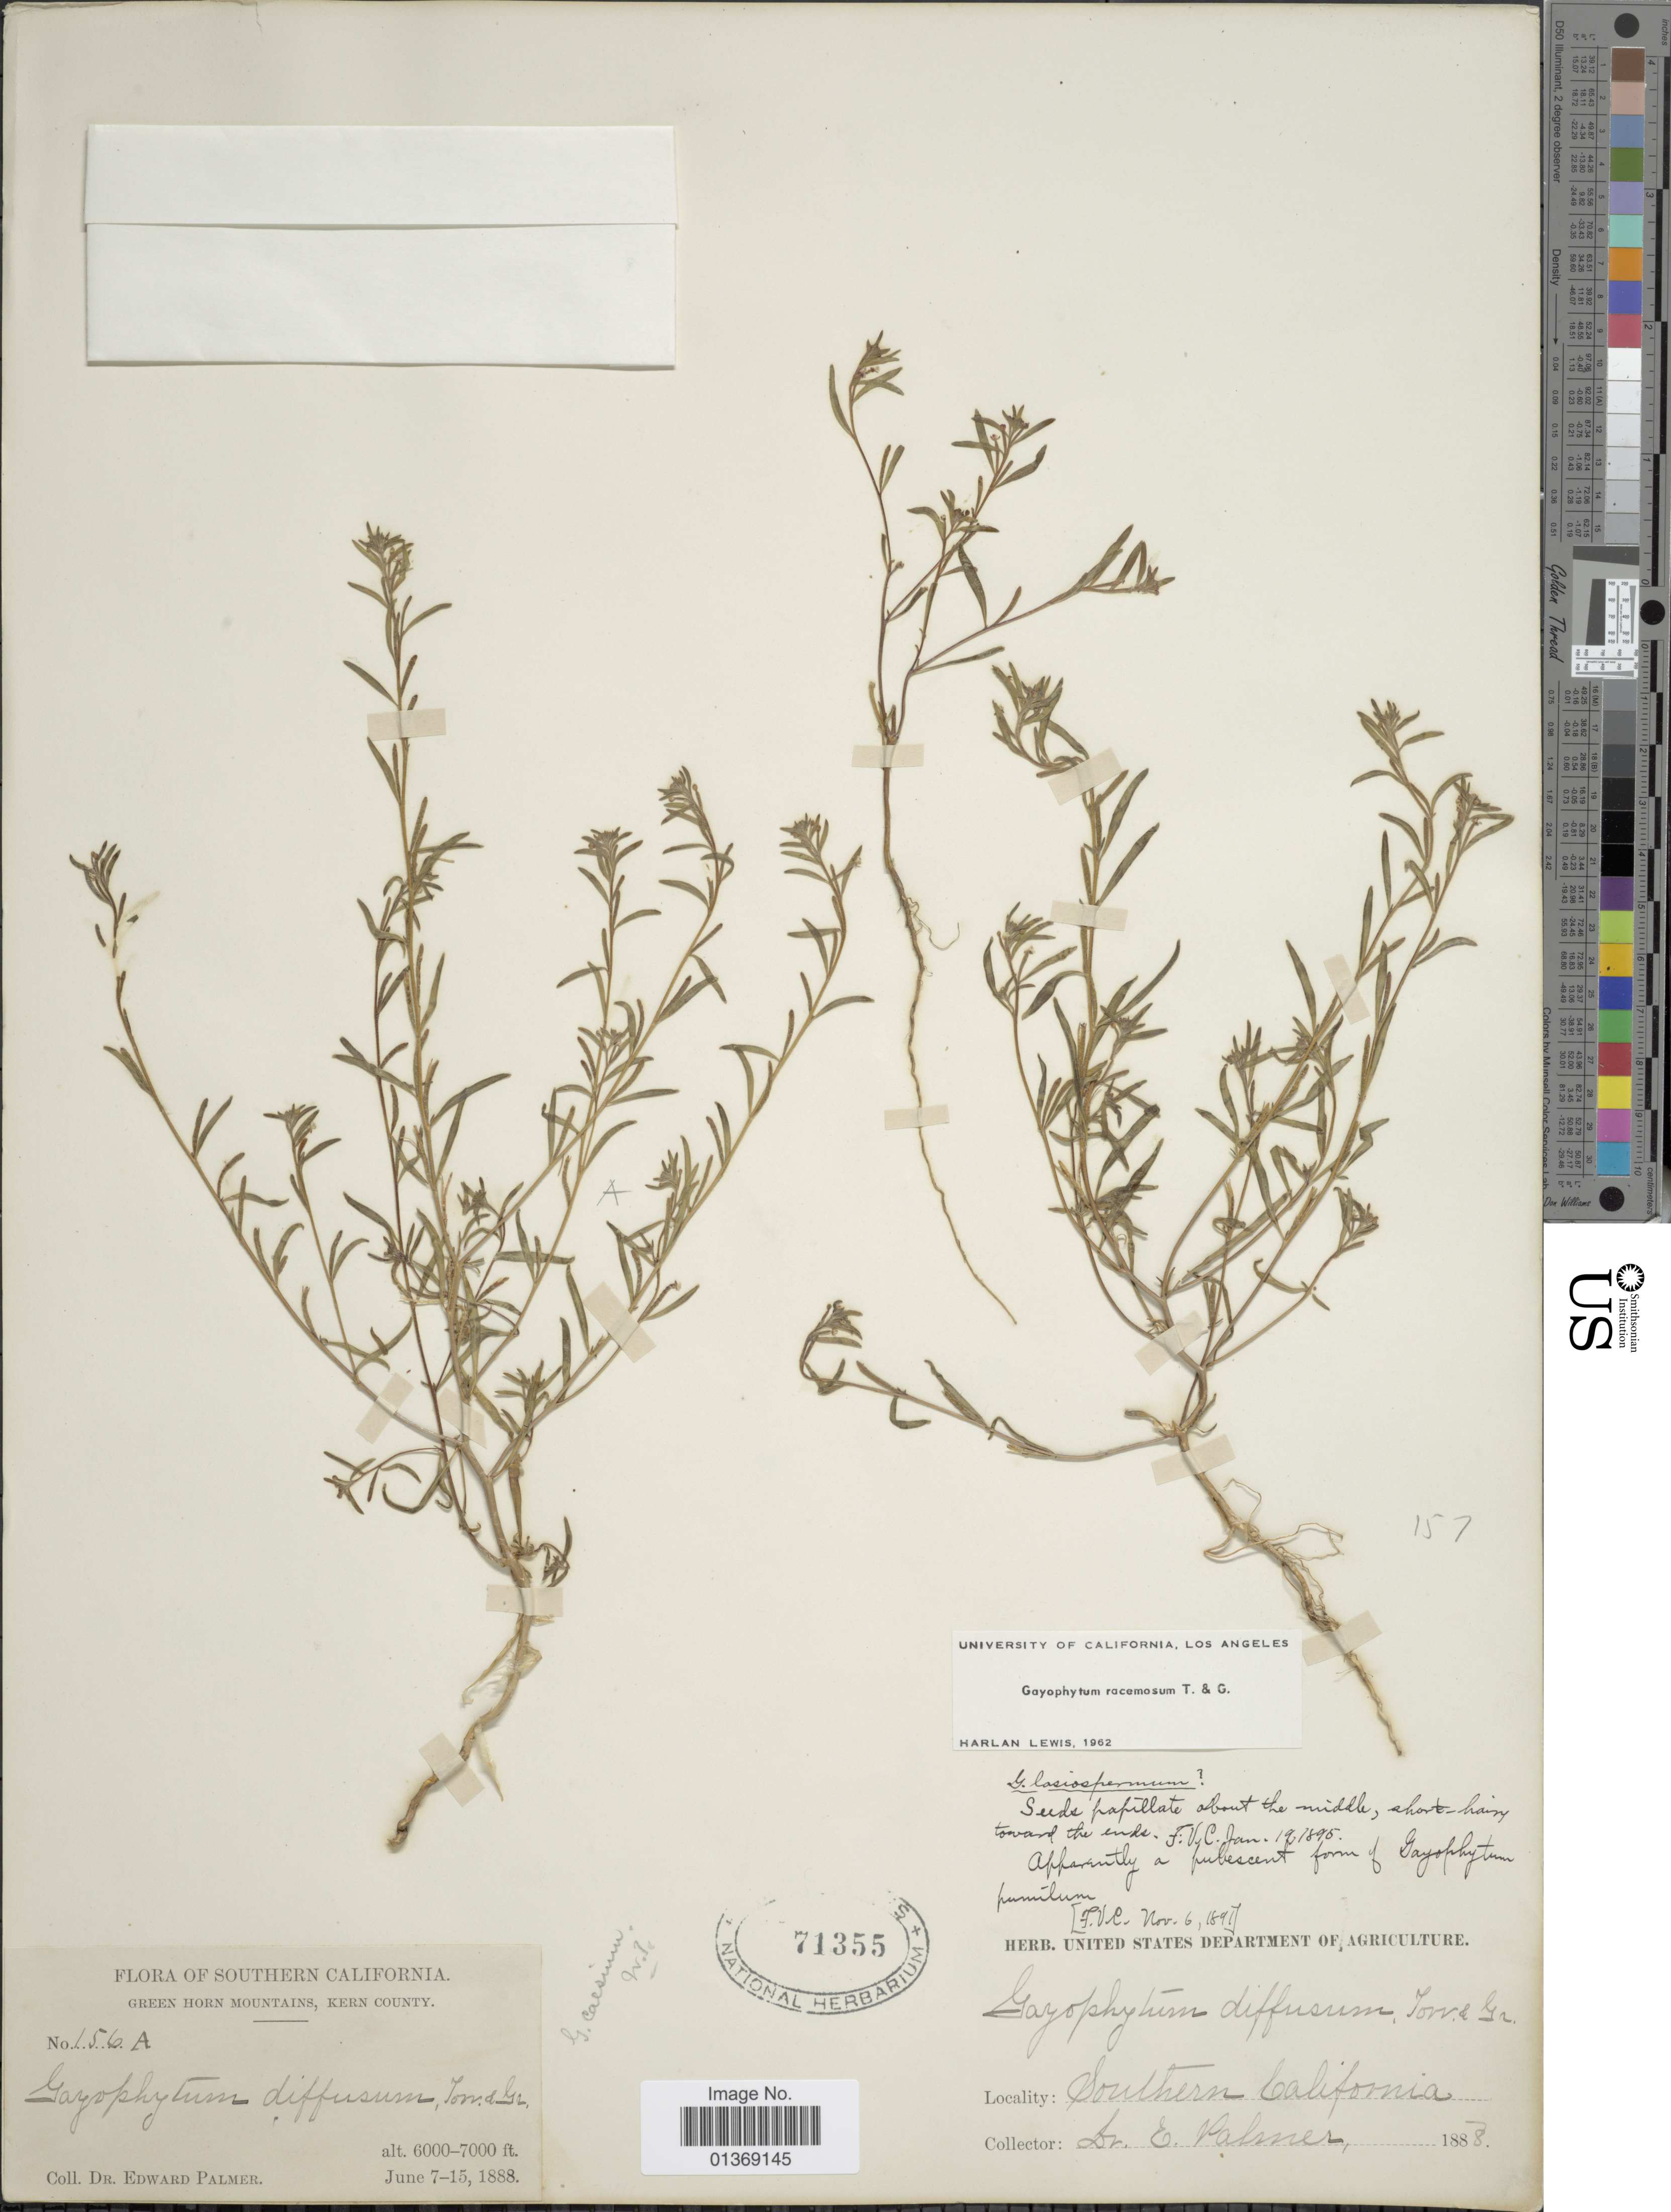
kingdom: Plantae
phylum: Tracheophyta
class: Magnoliopsida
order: Myrtales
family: Onagraceae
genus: Gayophytum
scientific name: Gayophytum racemosum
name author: Torr. & A. Gray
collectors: E. Palmer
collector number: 156A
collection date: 1888-06-07/1888-06-15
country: United States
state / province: California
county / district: Kern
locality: Southern California, Green Horn Mountains, Kern County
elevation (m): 1829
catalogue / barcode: US 71355